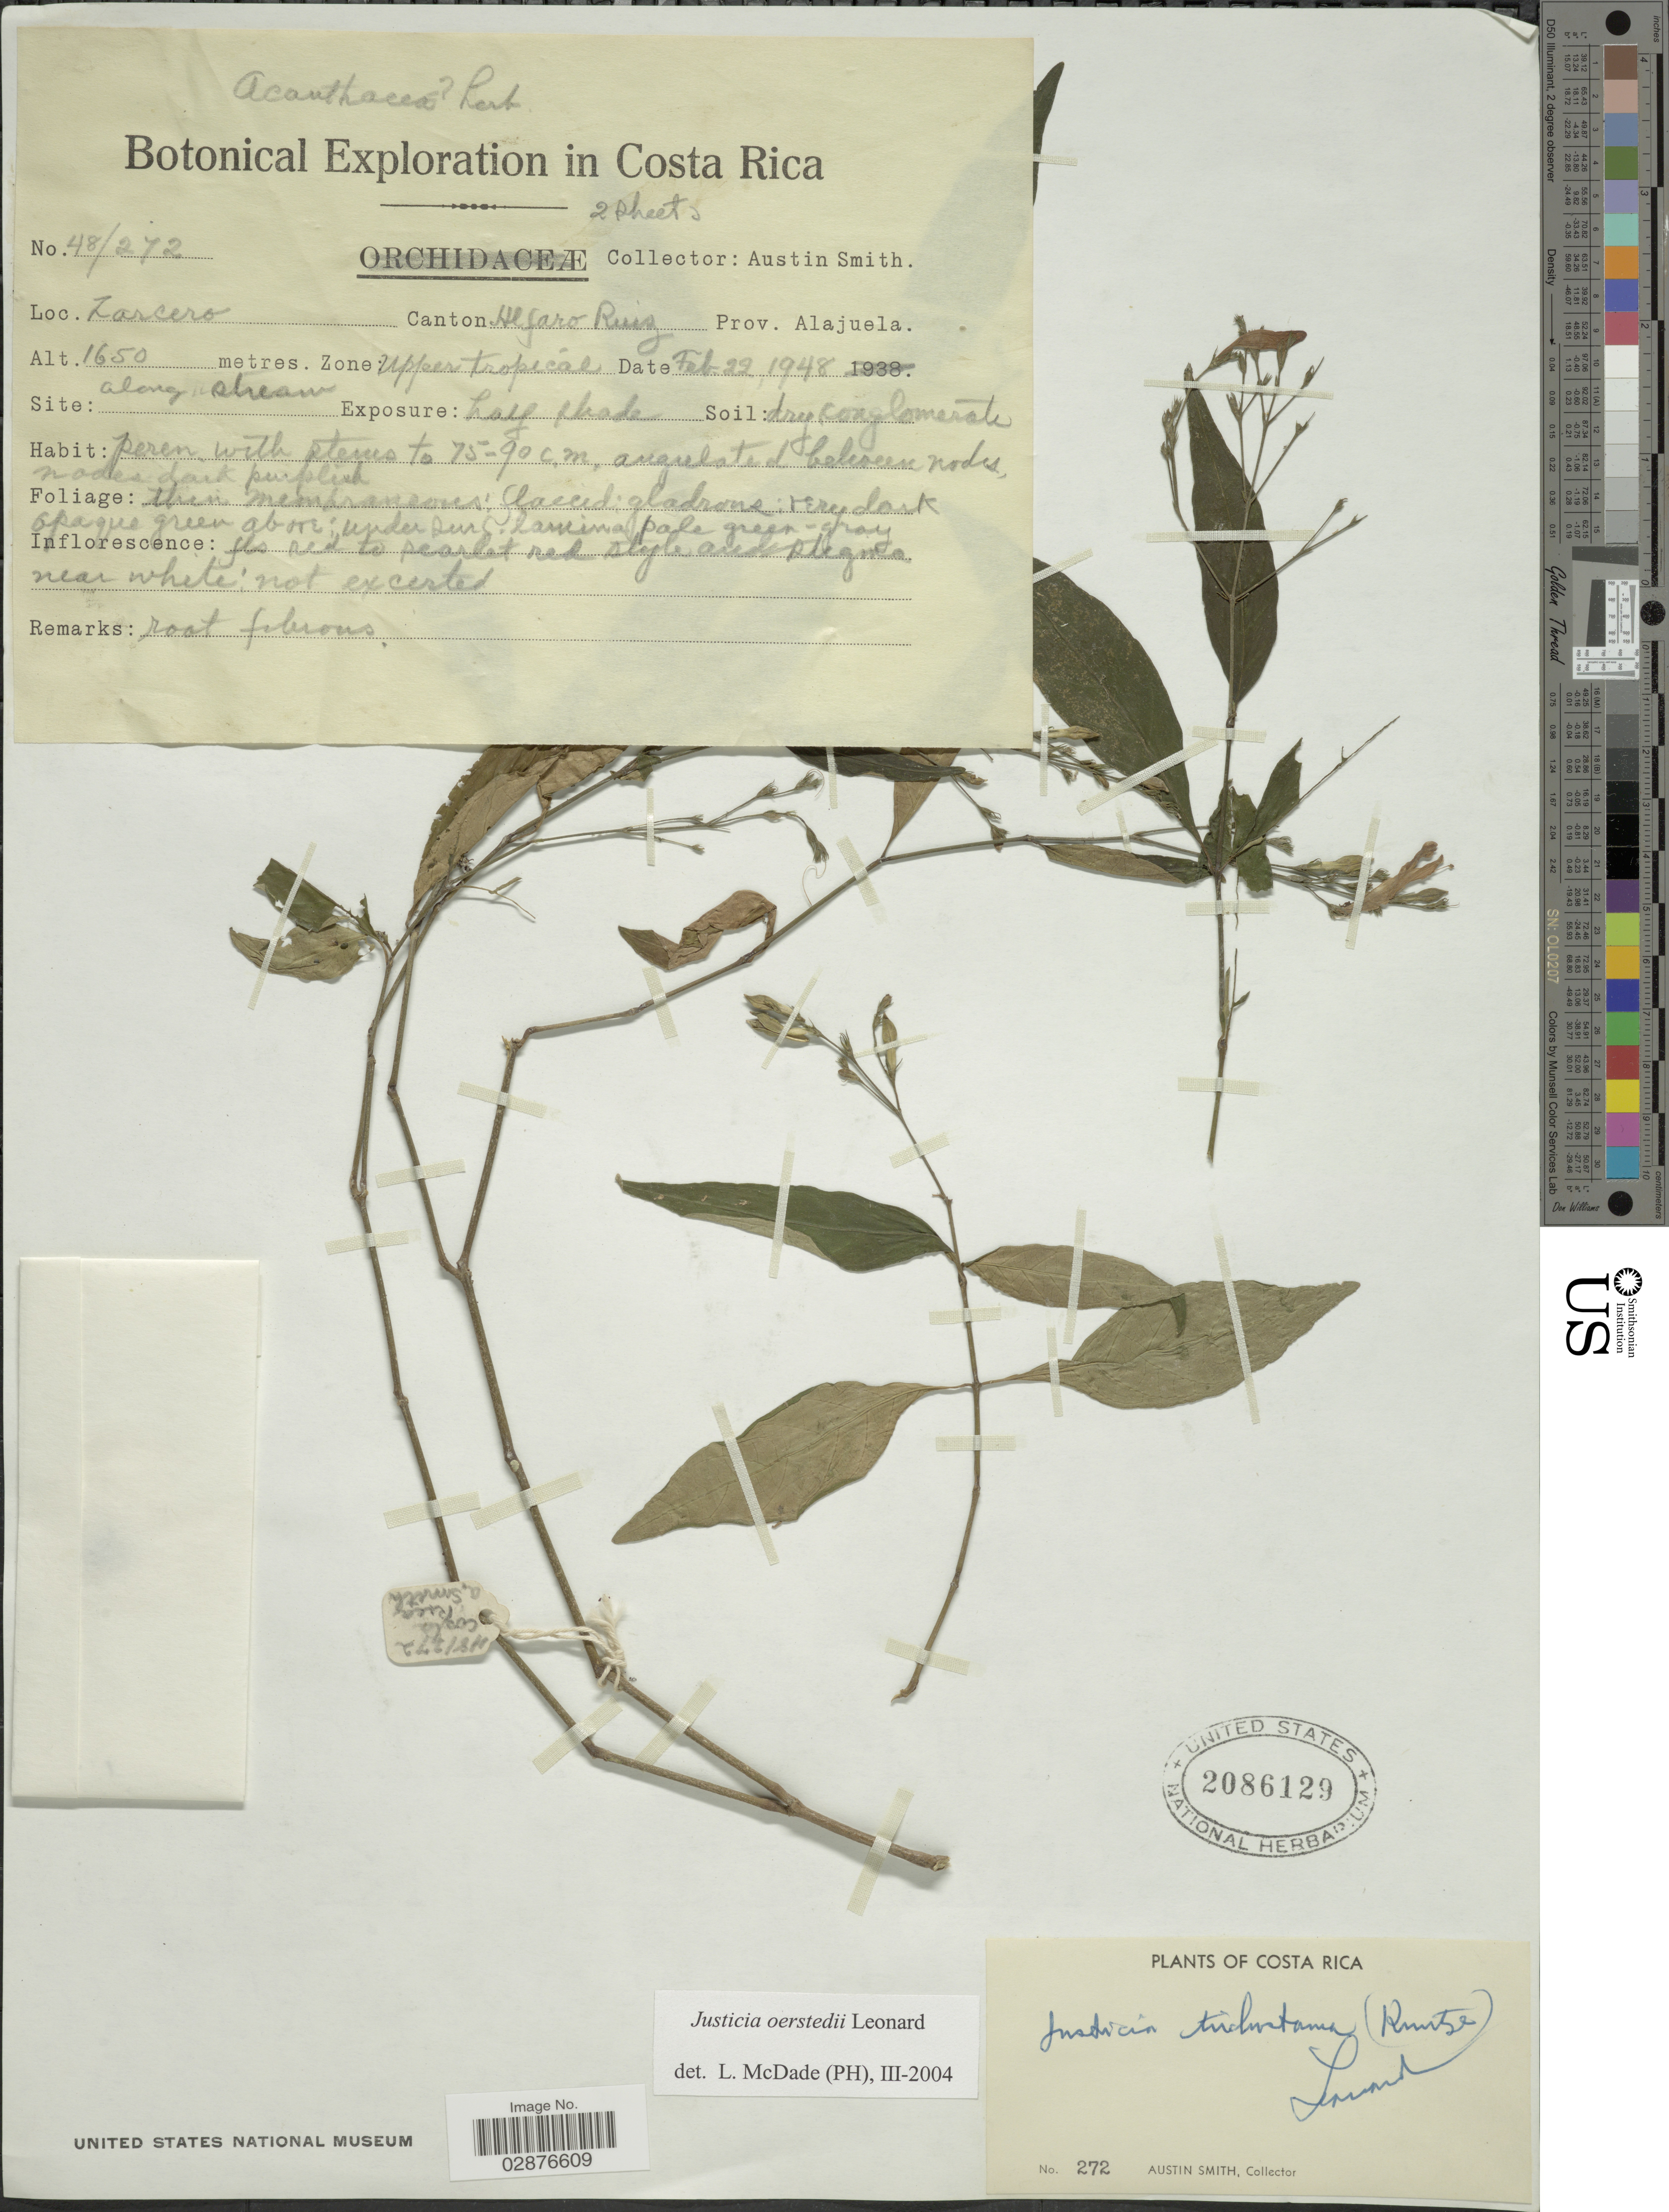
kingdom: Plantae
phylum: Tracheophyta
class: Magnoliopsida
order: Lamiales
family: Acanthaceae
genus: Justicia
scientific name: Justicia oerstedii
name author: Leonard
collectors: Aust P. Smith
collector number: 48/272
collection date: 1948-02-22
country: Costa Rica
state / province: Alajuela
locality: Zarcero, Canton Alfaro Ruiz.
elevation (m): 1650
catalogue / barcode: US 2086129